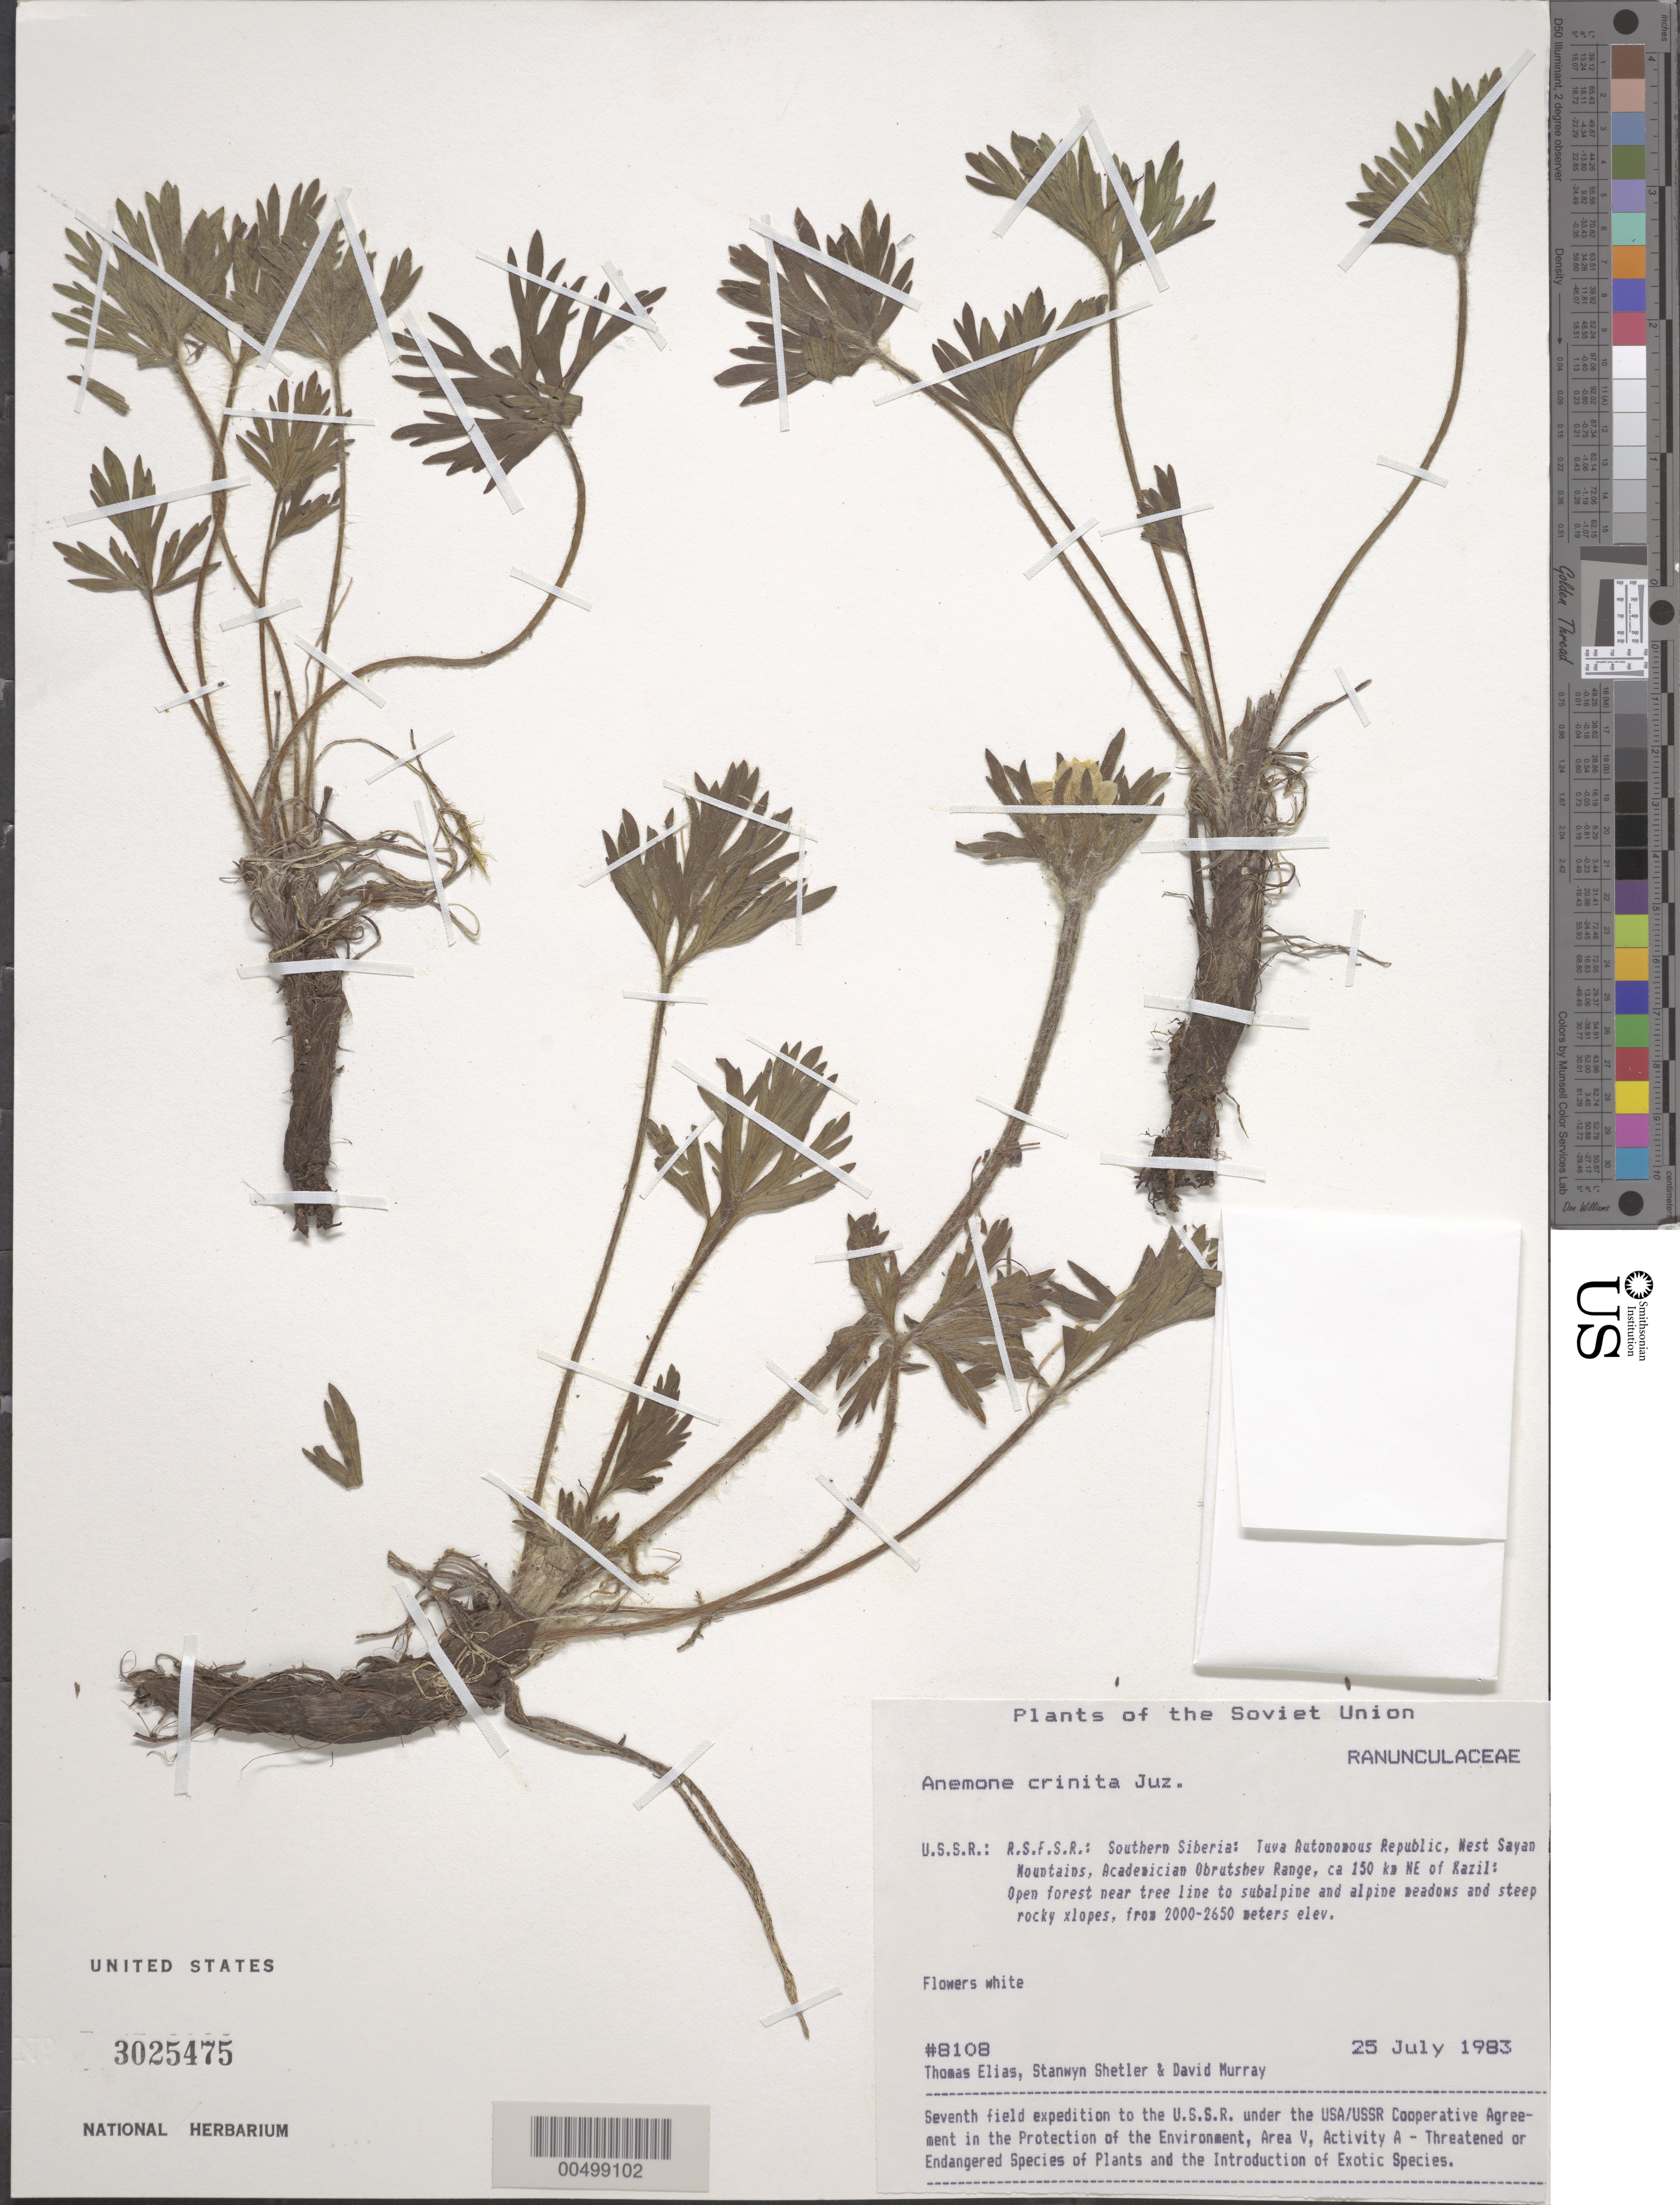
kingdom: Plantae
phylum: Tracheophyta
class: Magnoliopsida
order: Ranunculales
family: Ranunculaceae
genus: Anemone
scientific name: Anemone crinita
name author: Juz.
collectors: T. Elias, S. Shetler & D. F. Murray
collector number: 8108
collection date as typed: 25 Jul 1983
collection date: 1983-07-25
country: Russian Federation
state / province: Tuva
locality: West Sayan Mountains, Academician Obrutshev Range, ca. 150 km NE of Kazil [Kyzyl]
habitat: open forest near tree line to subalpine and alpine meadows and steep rocky slopes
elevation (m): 2000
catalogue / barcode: US 3025475